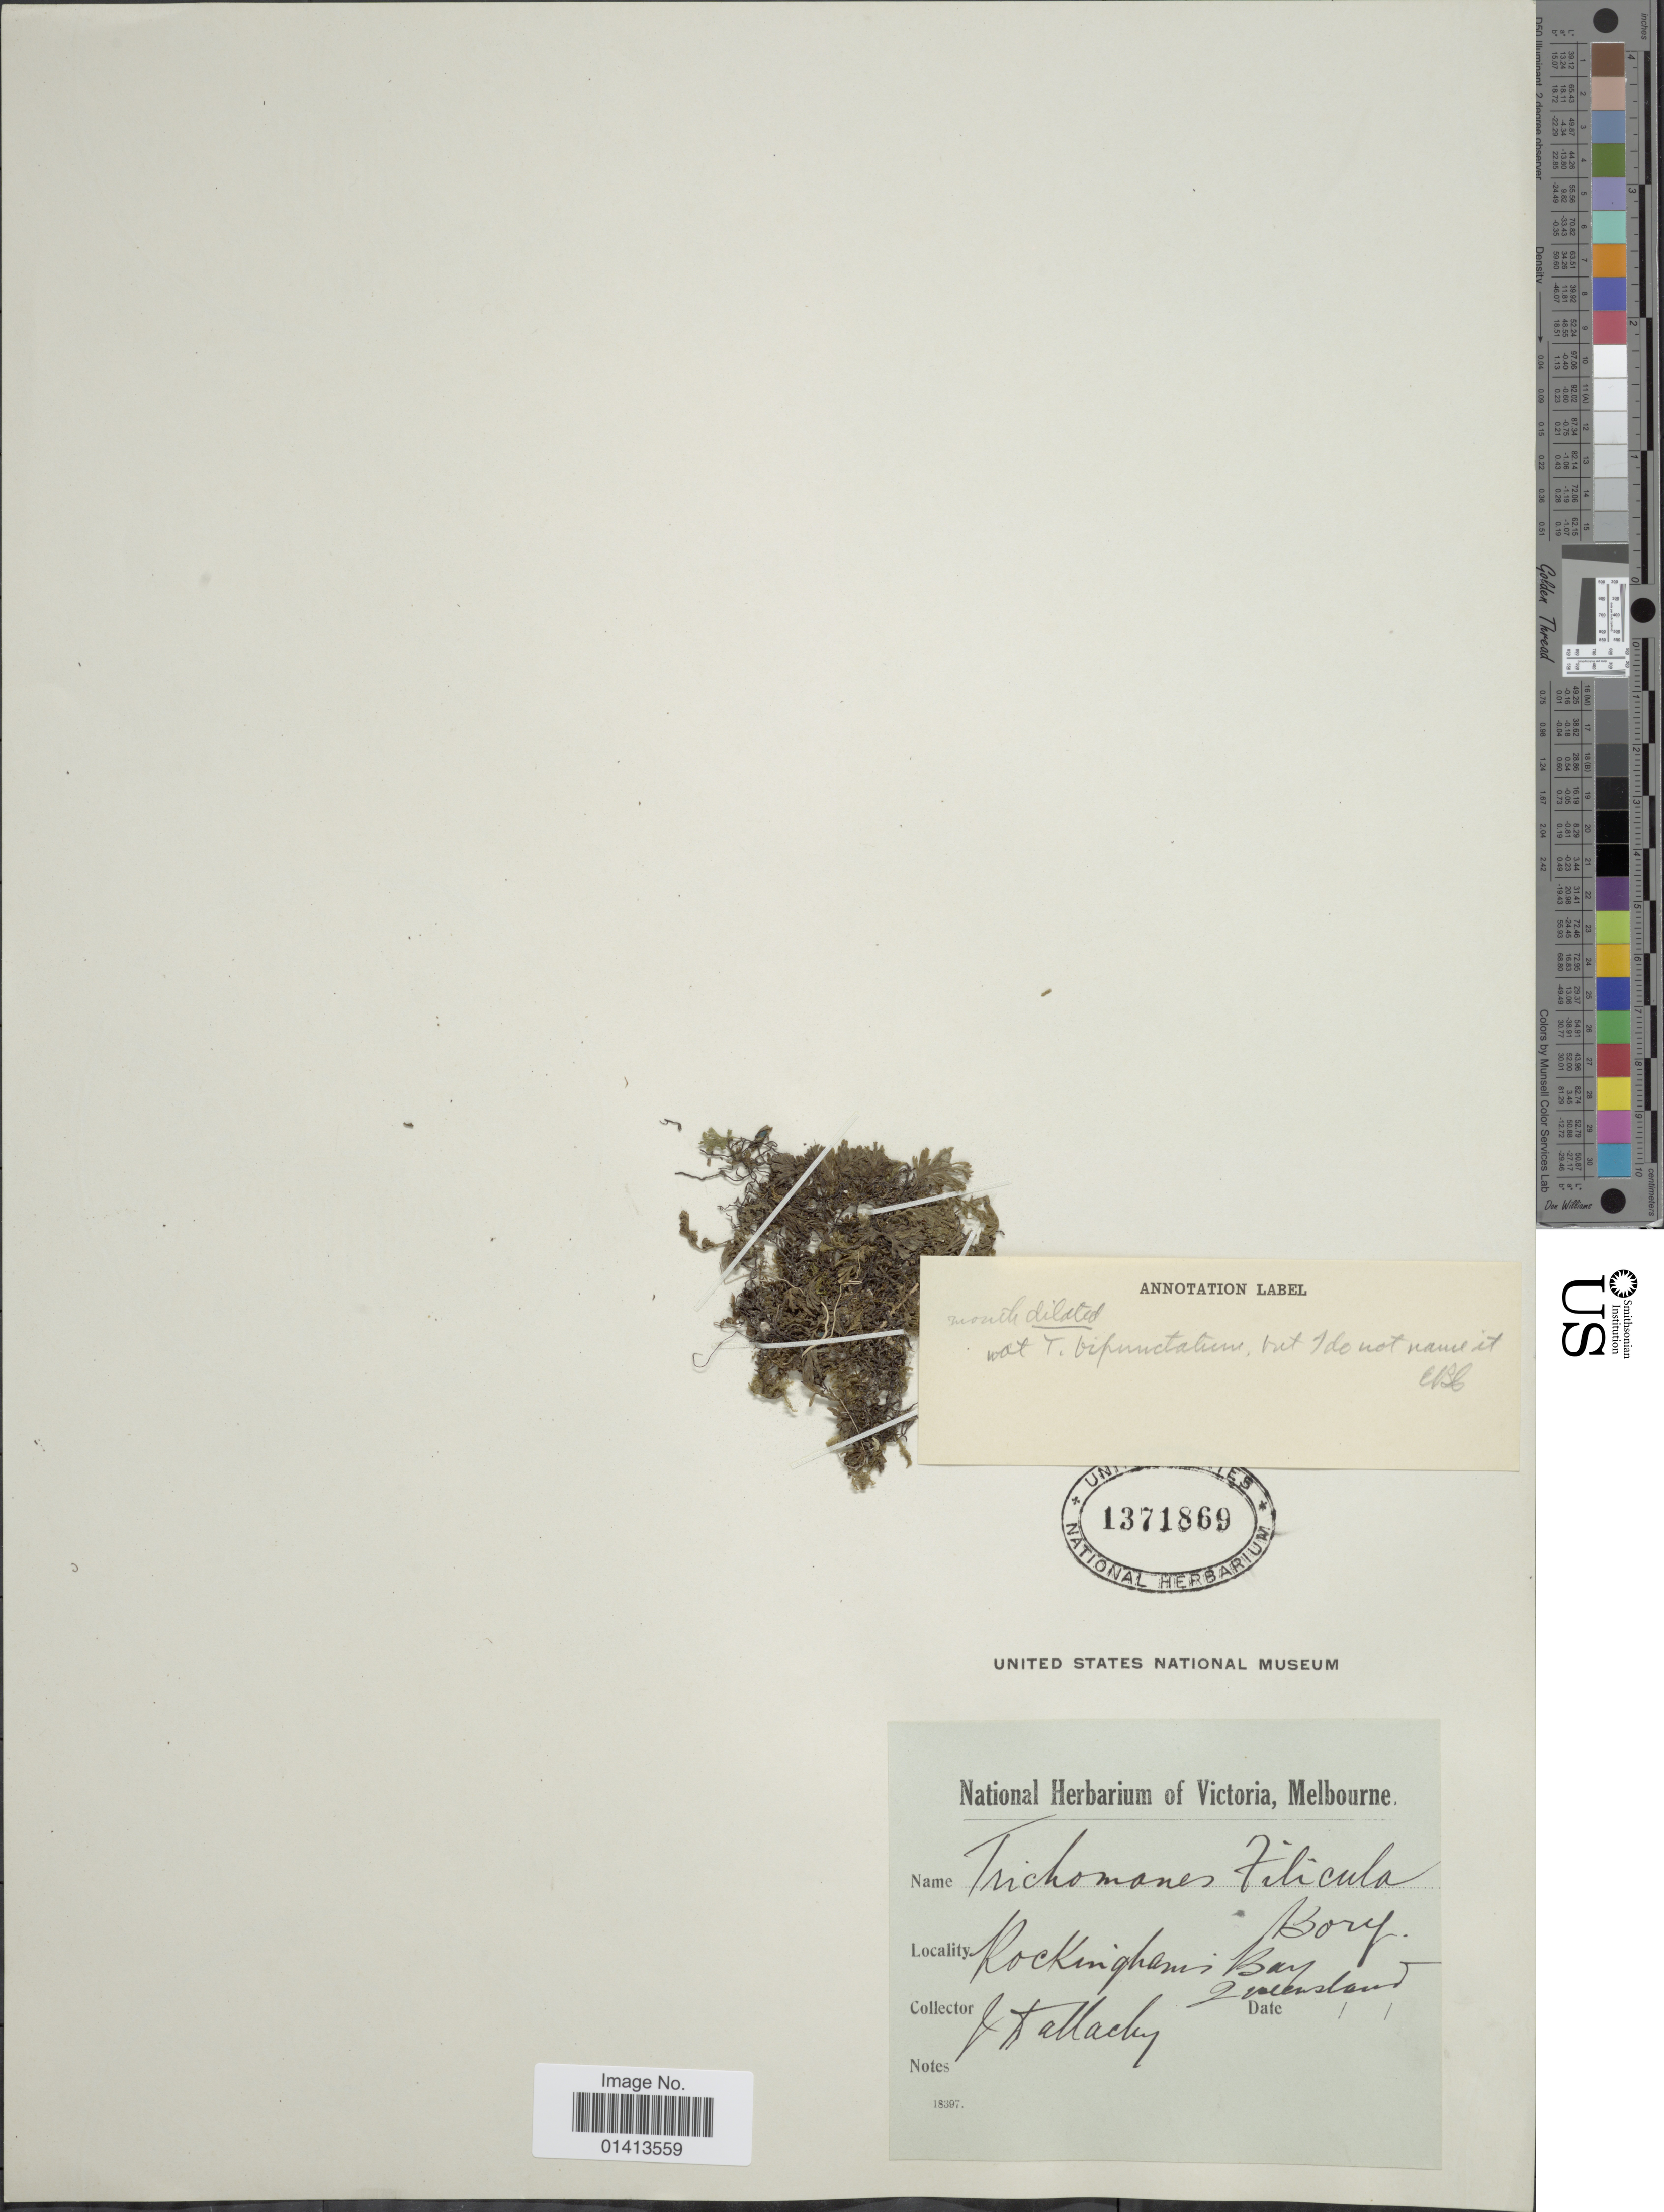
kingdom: Plantae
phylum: Tracheophyta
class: Polypodiopsida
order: Hymenophyllales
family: Hymenophyllaceae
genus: Crepidomanes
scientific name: Crepidomanes bipunctatum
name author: (Poir.) Copel.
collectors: J. Dallachy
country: Australia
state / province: Queensland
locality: Rockinghams Bay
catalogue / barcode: US 1371869